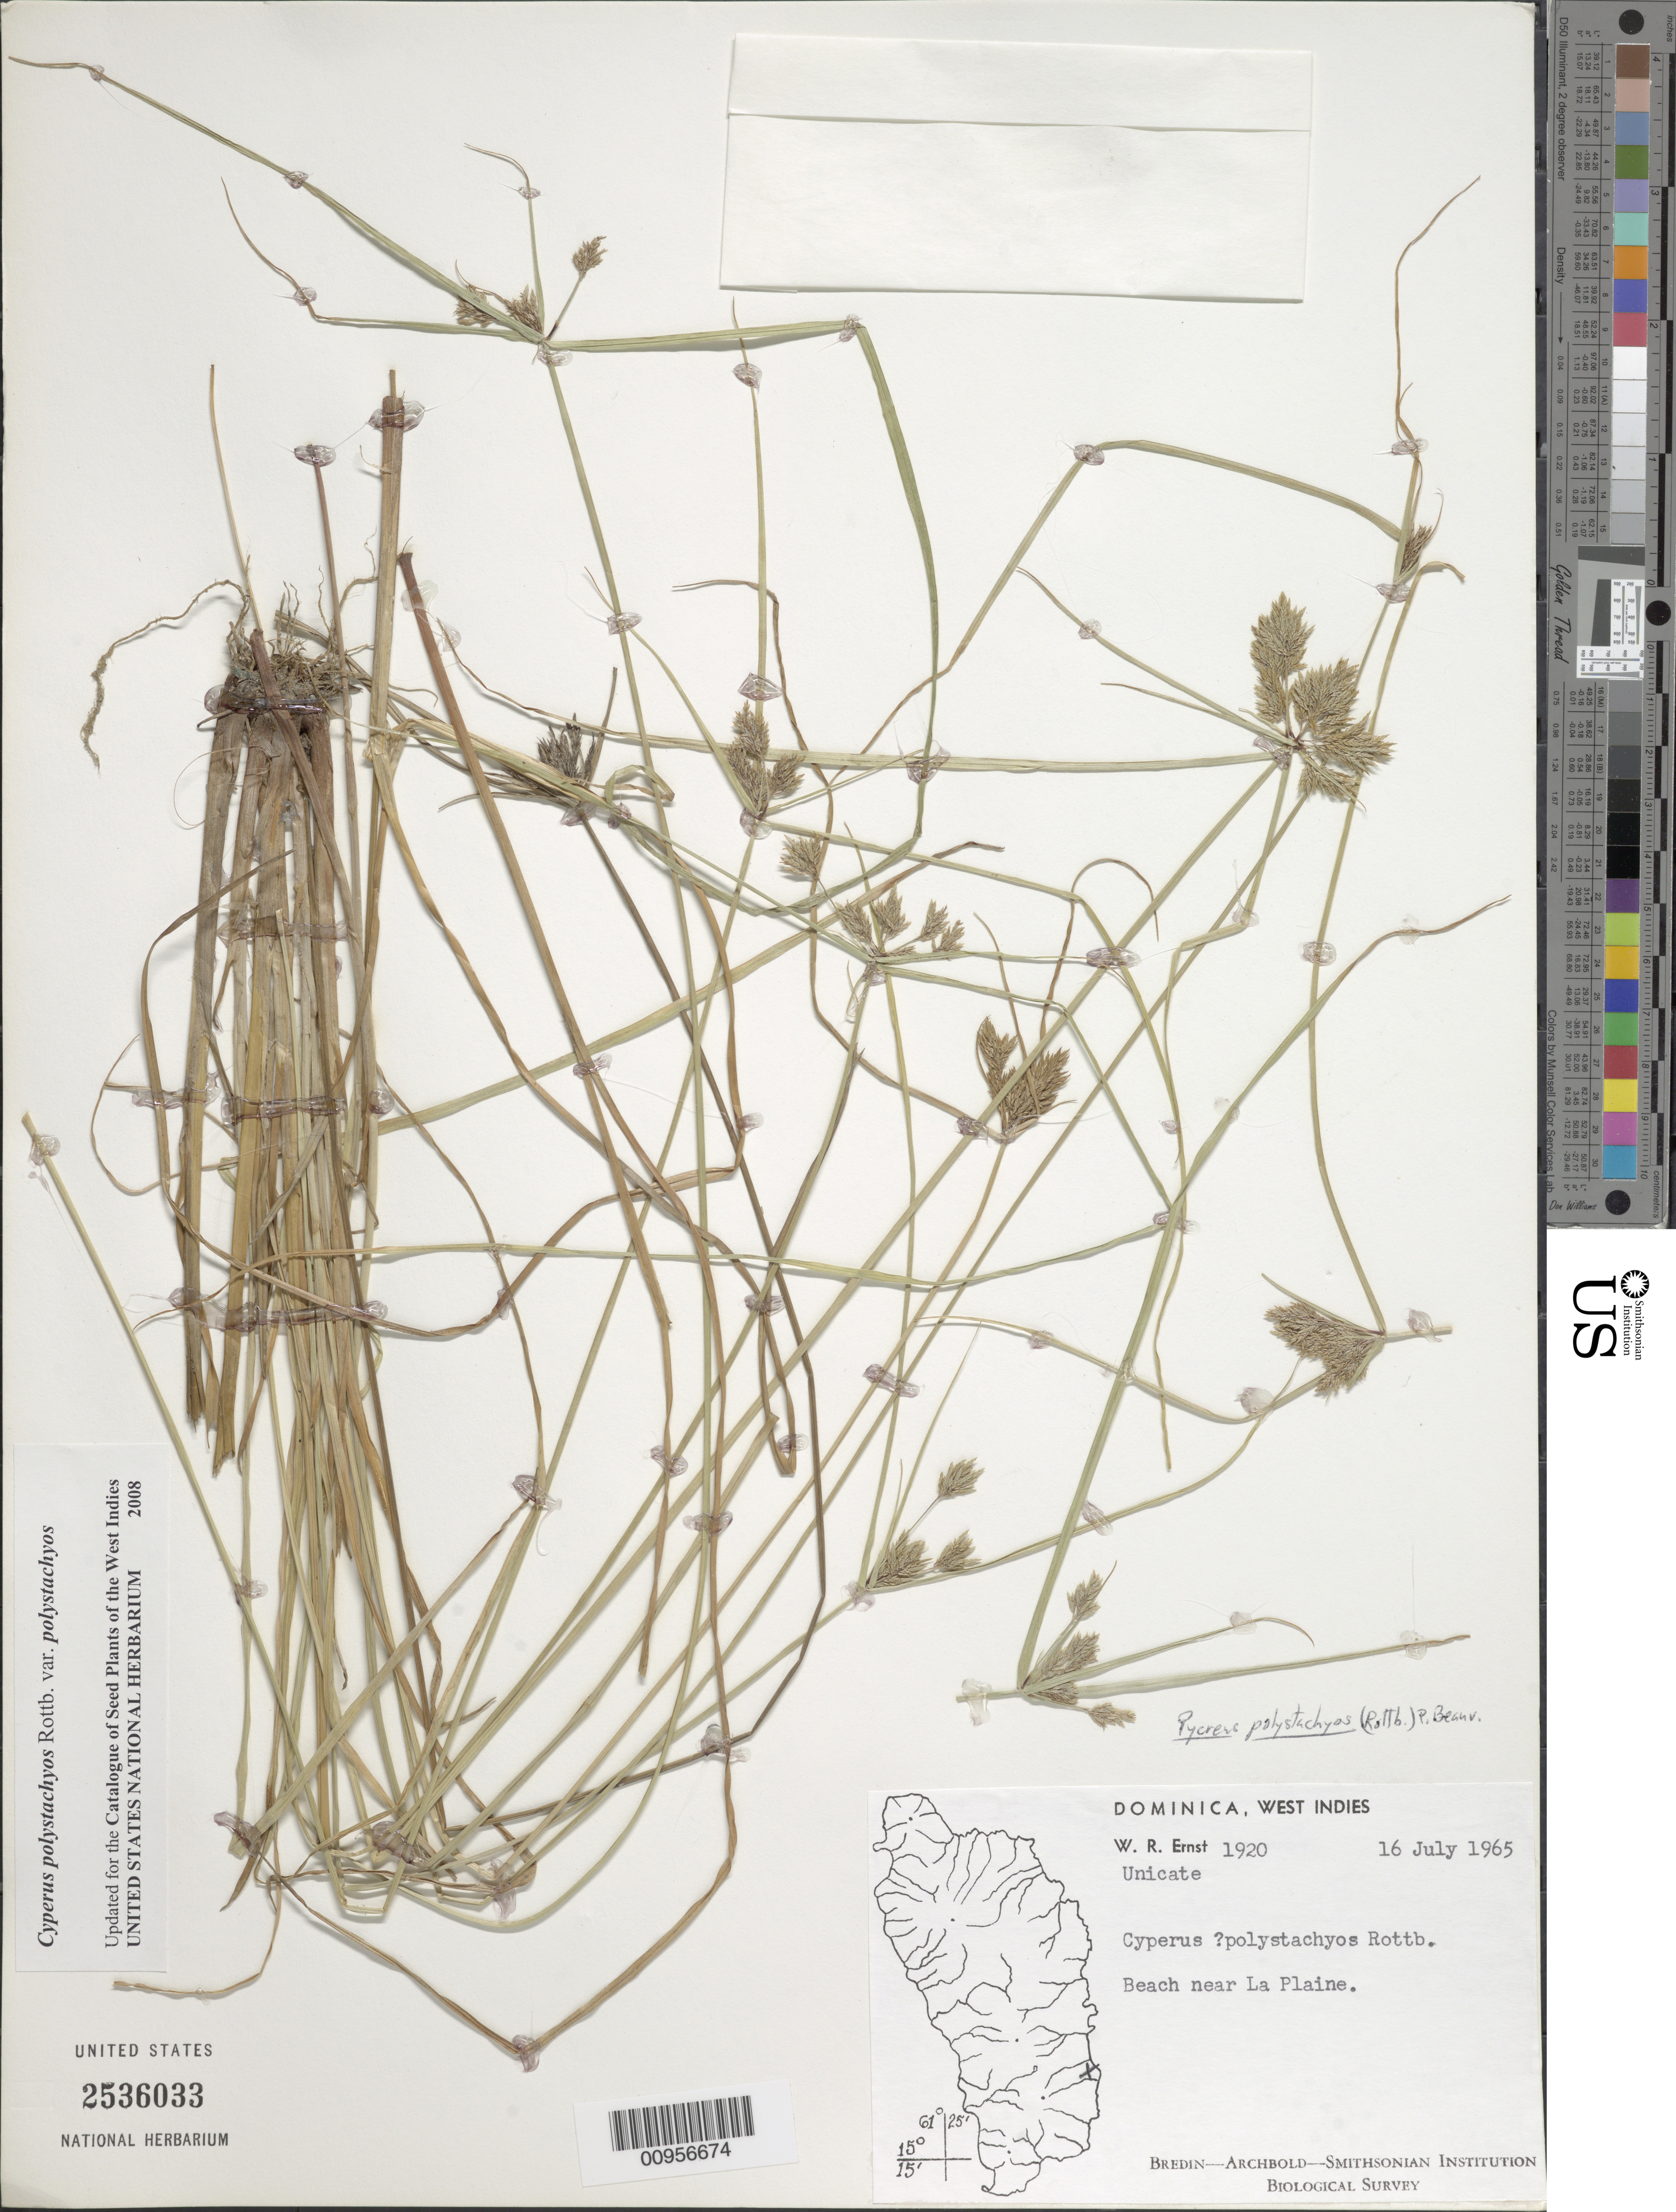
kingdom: Plantae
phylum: Tracheophyta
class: Liliopsida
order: Poales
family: Cyperaceae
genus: Cyperus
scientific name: Cyperus polystachyos var. polystachyos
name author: Rottb.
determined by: Strong, M. T., (US), Smithsonian Institution - National Museum of Natural History (UNITED STATES)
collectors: W. R. Ernst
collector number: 1920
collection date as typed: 16 Jul 1965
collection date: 1965-07-16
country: Dominica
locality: Beach near La Plaine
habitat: Beach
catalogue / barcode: US 2536033